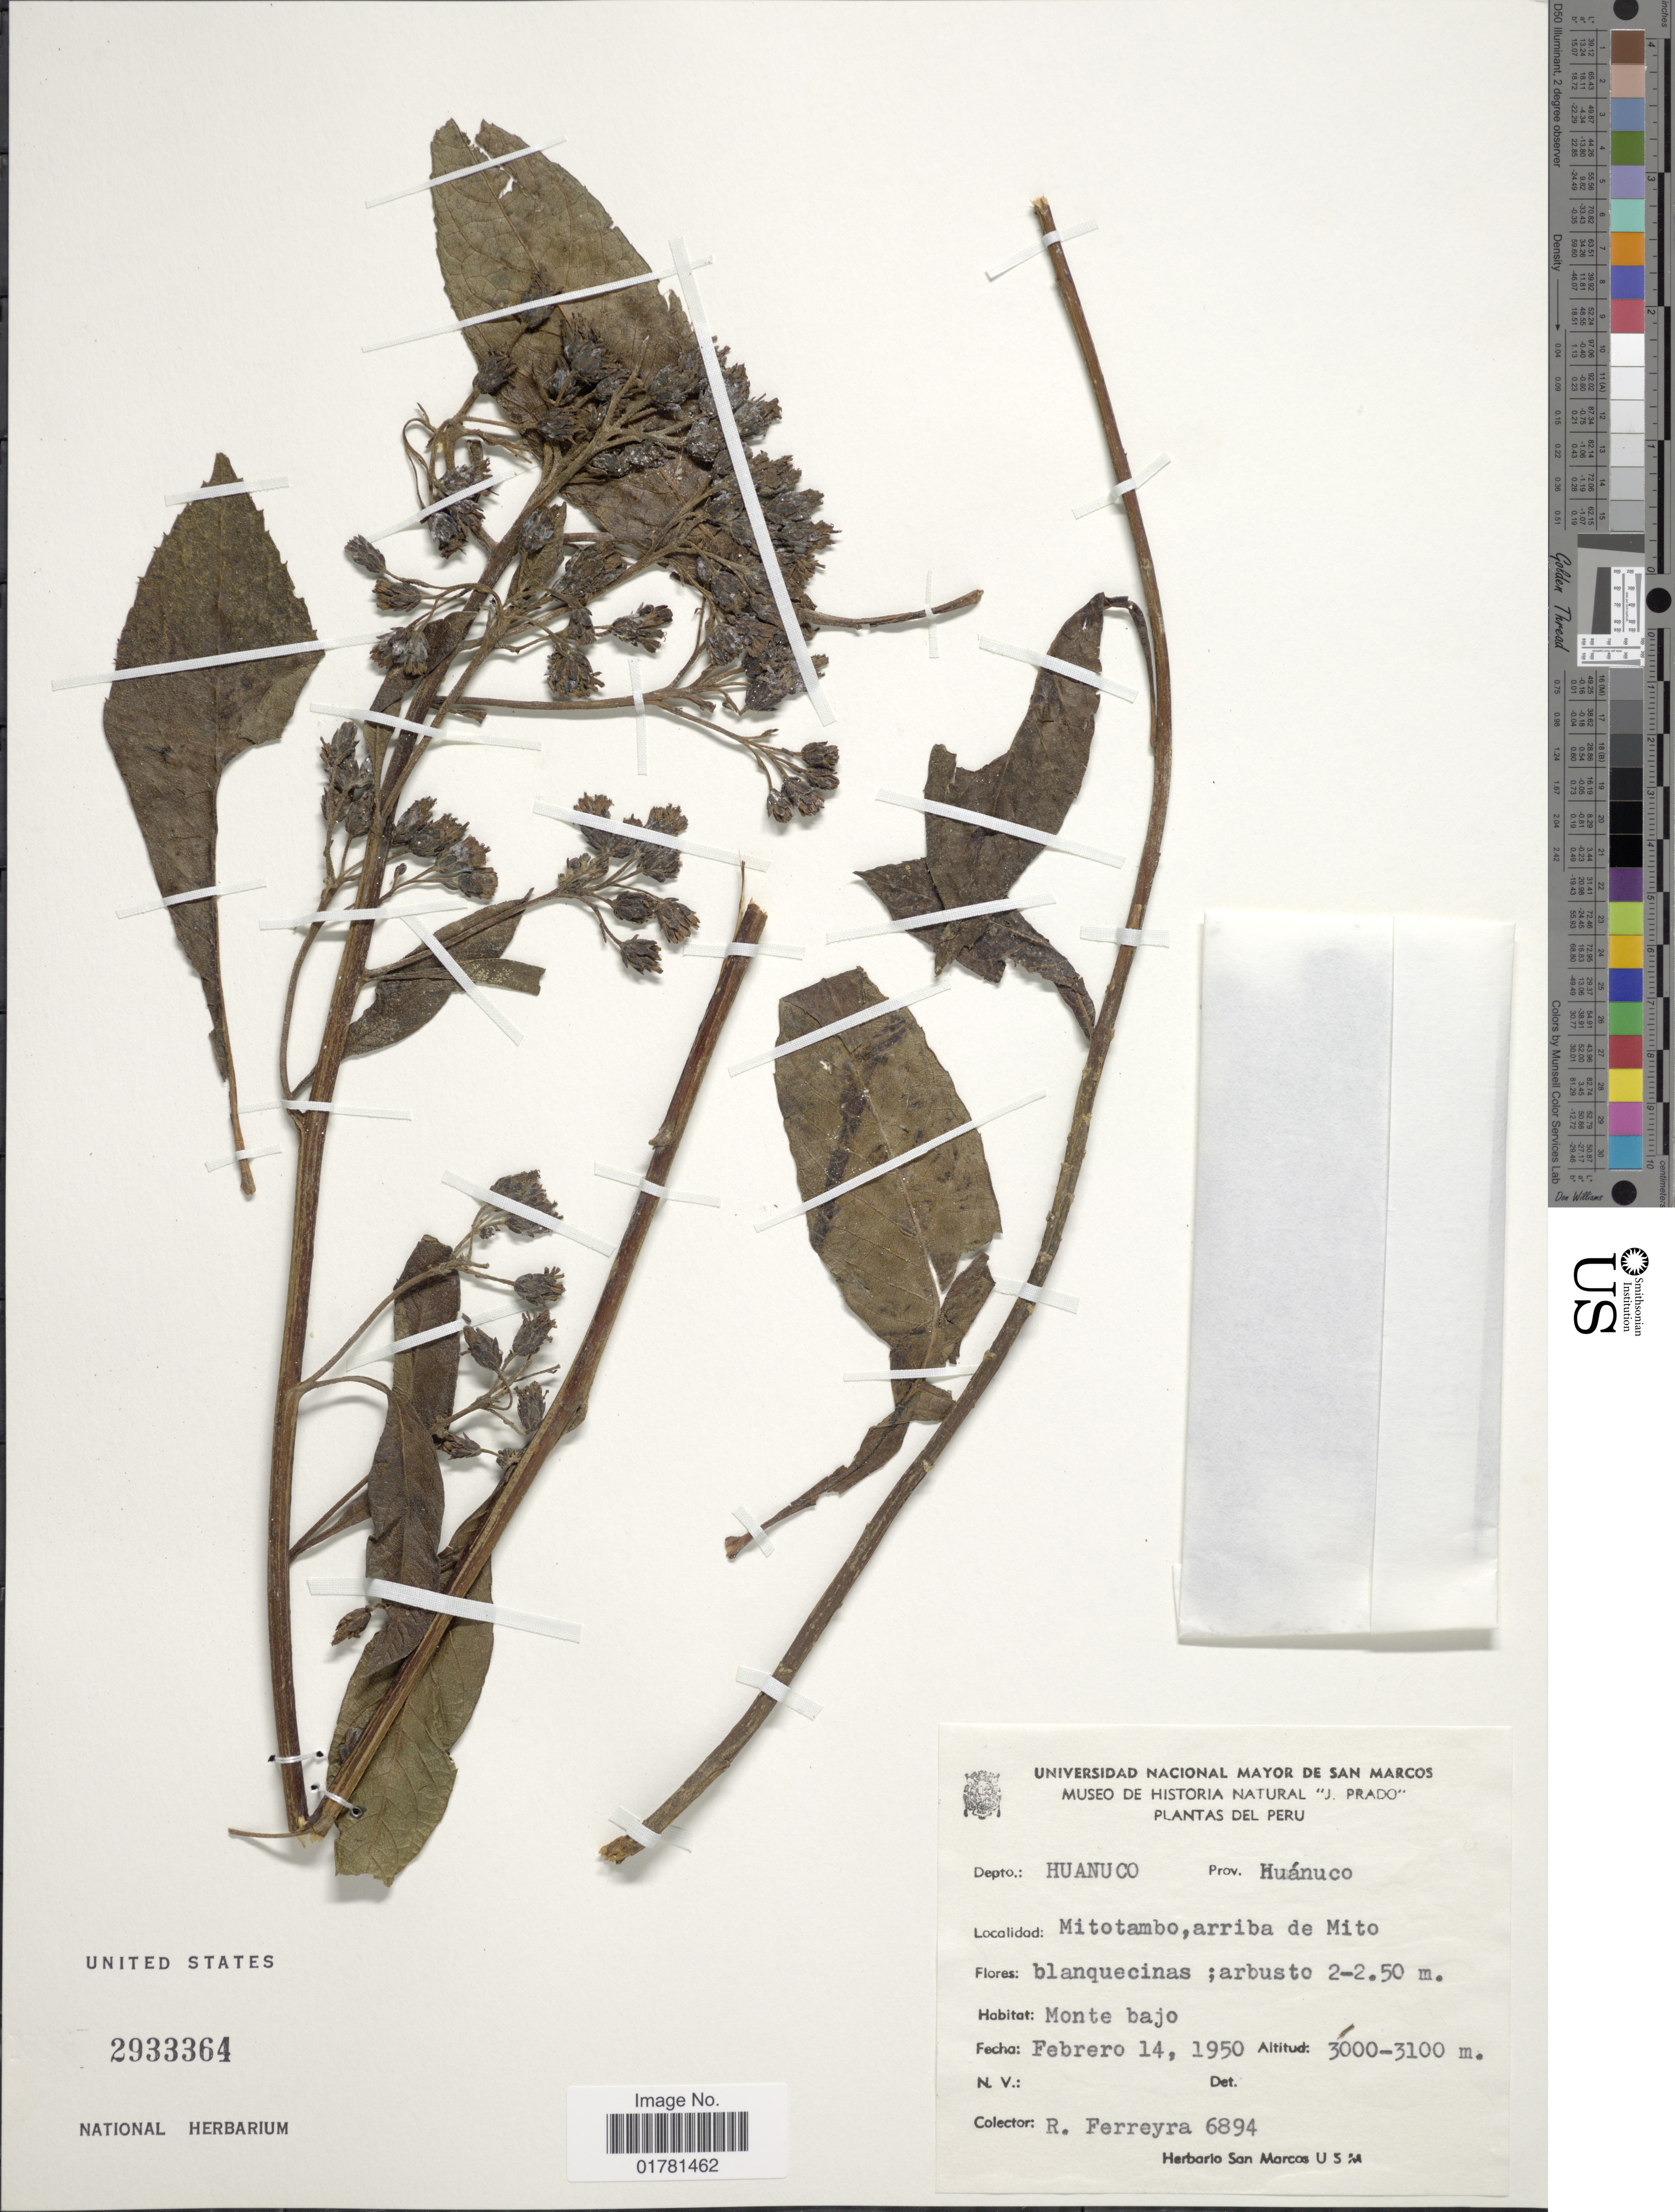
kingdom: Plantae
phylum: Tracheophyta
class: Magnoliopsida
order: Asterales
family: Asteraceae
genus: Verbesina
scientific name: Verbesina sp.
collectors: R. A. Ferreyra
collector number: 6894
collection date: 1950-02-14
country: Peru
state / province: Huánuco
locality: Depto: Huanuco, Prov. Huánuco, Mitotambo, arriba de Mito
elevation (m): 3000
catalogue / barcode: US 2933364